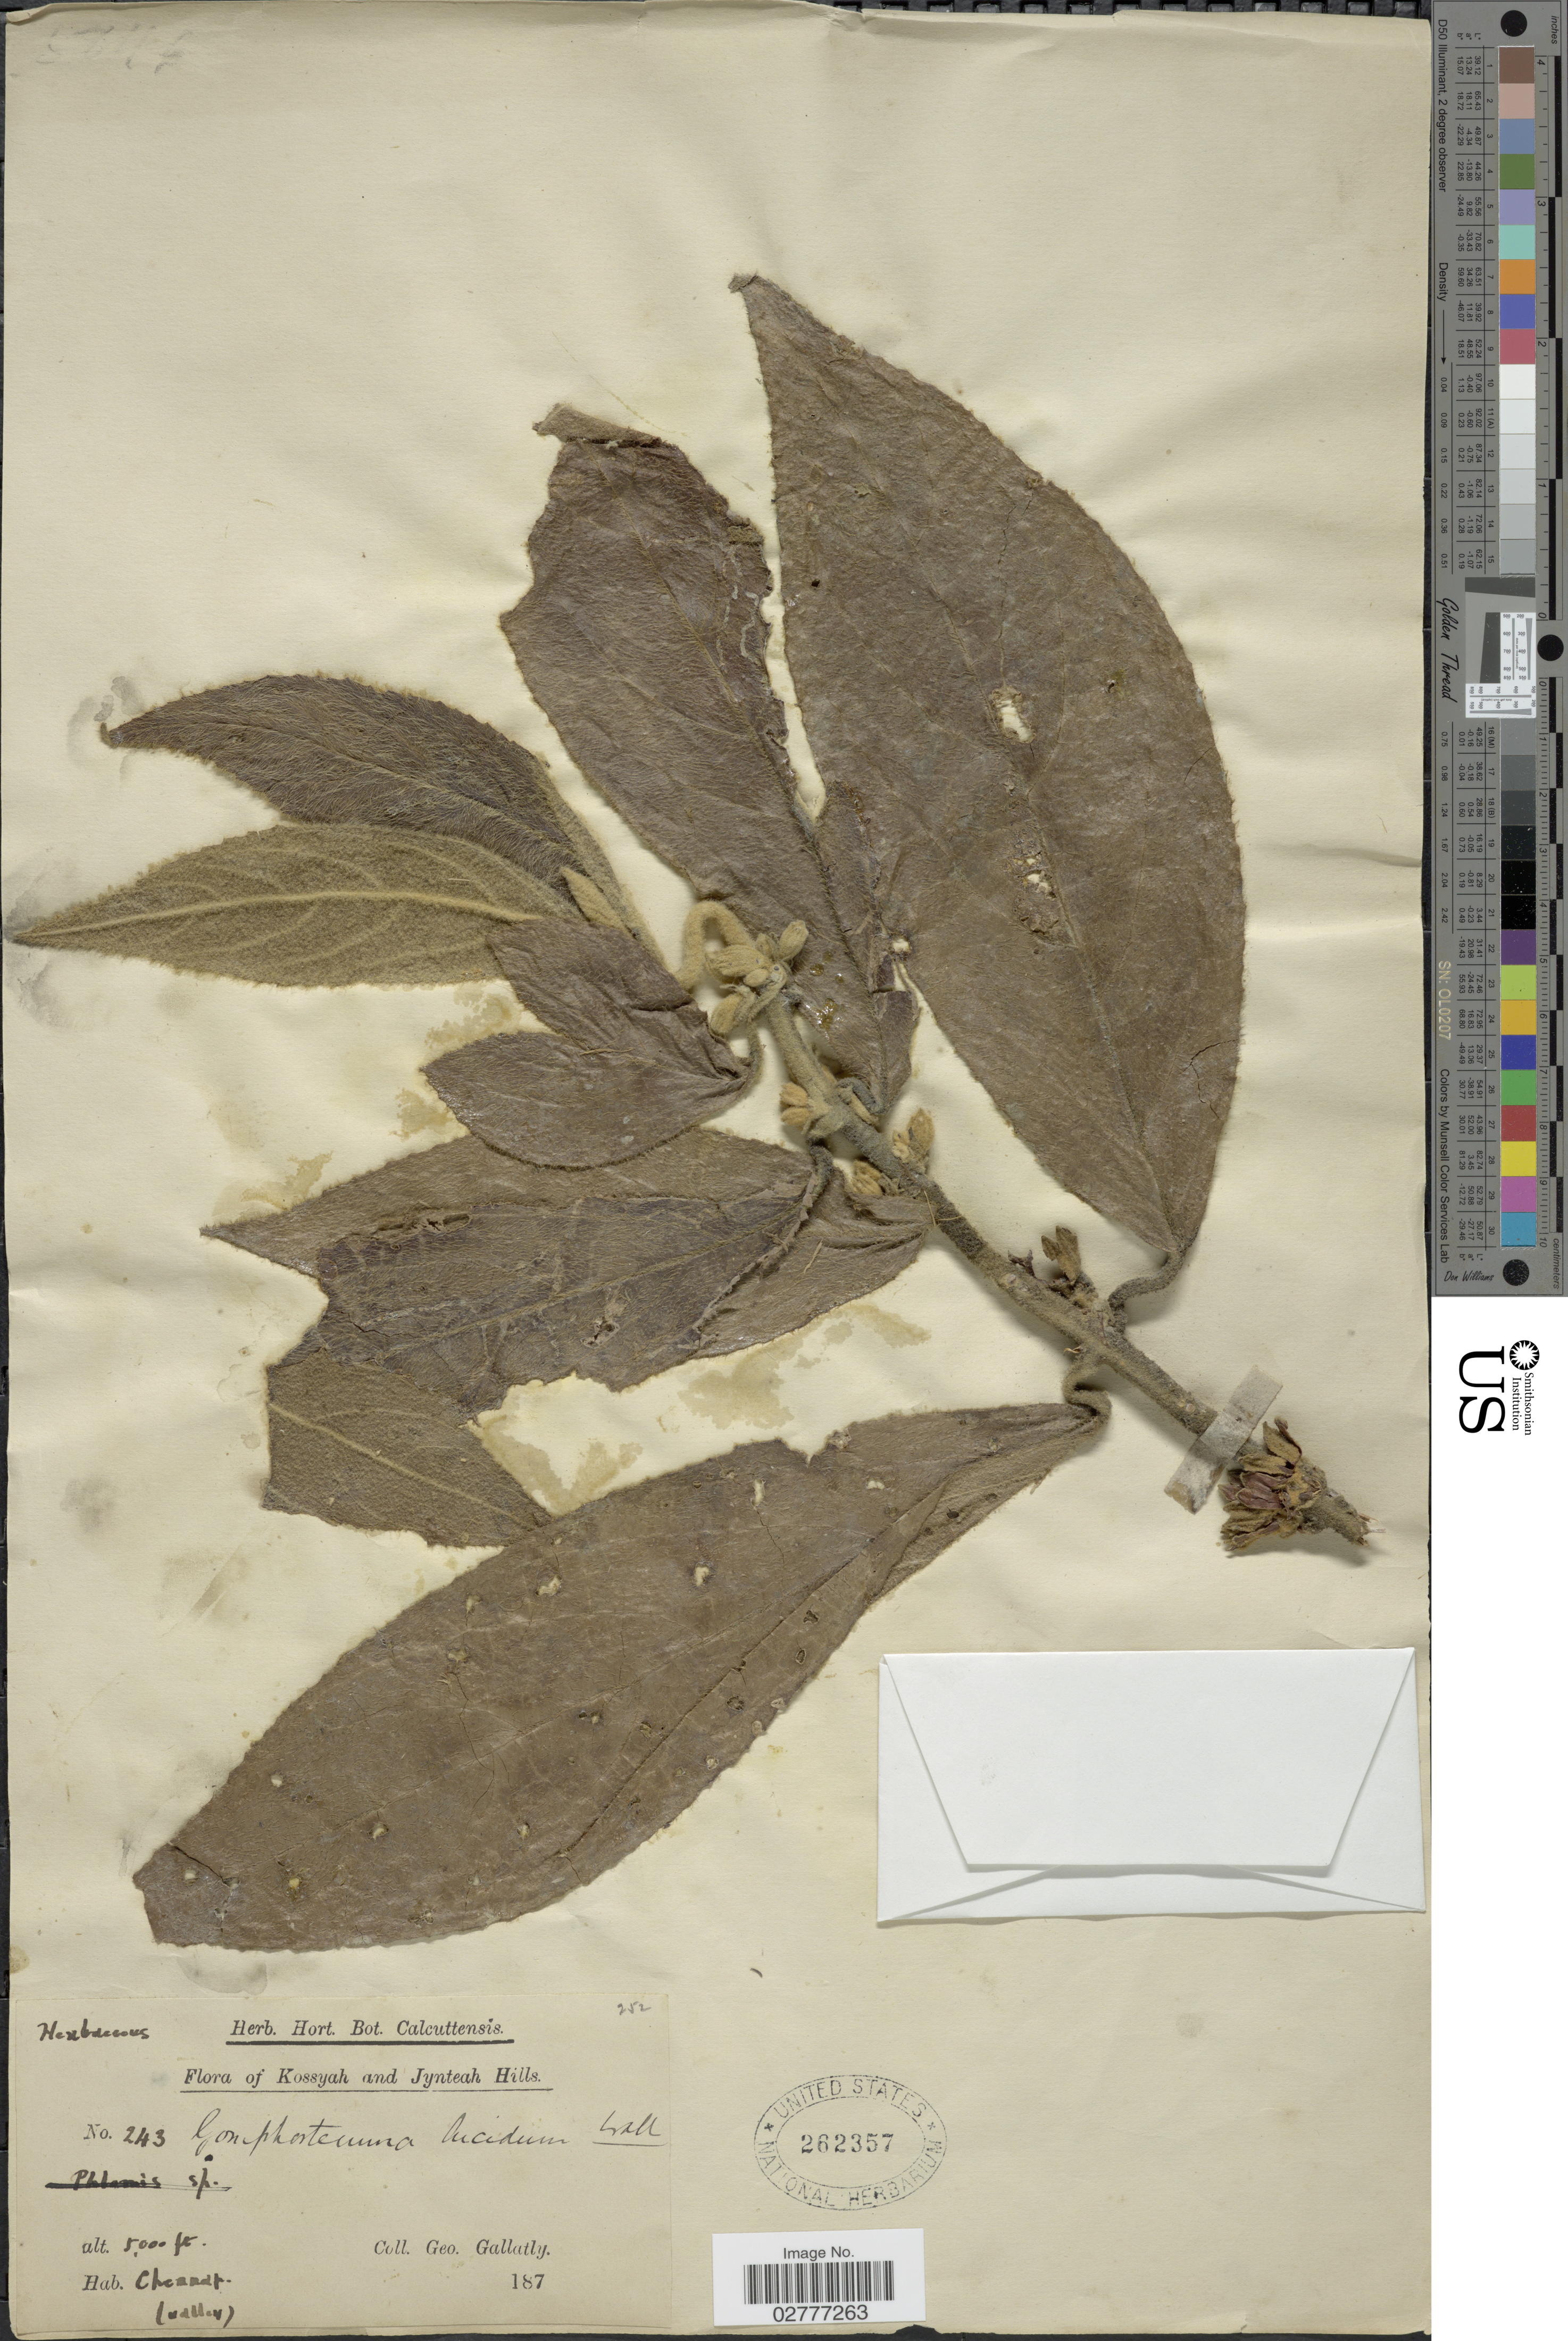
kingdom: Plantae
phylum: Tracheophyta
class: Magnoliopsida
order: Lamiales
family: Lamiaceae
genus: Gomphostemma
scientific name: Gomphostemma lucidum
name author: Wall. ex Benth.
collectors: G. Gallatly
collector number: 243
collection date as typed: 187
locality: Kossyah and Jynteah Hills. Chemandp. [interpreted] (valley)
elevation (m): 1524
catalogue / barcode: US 262357